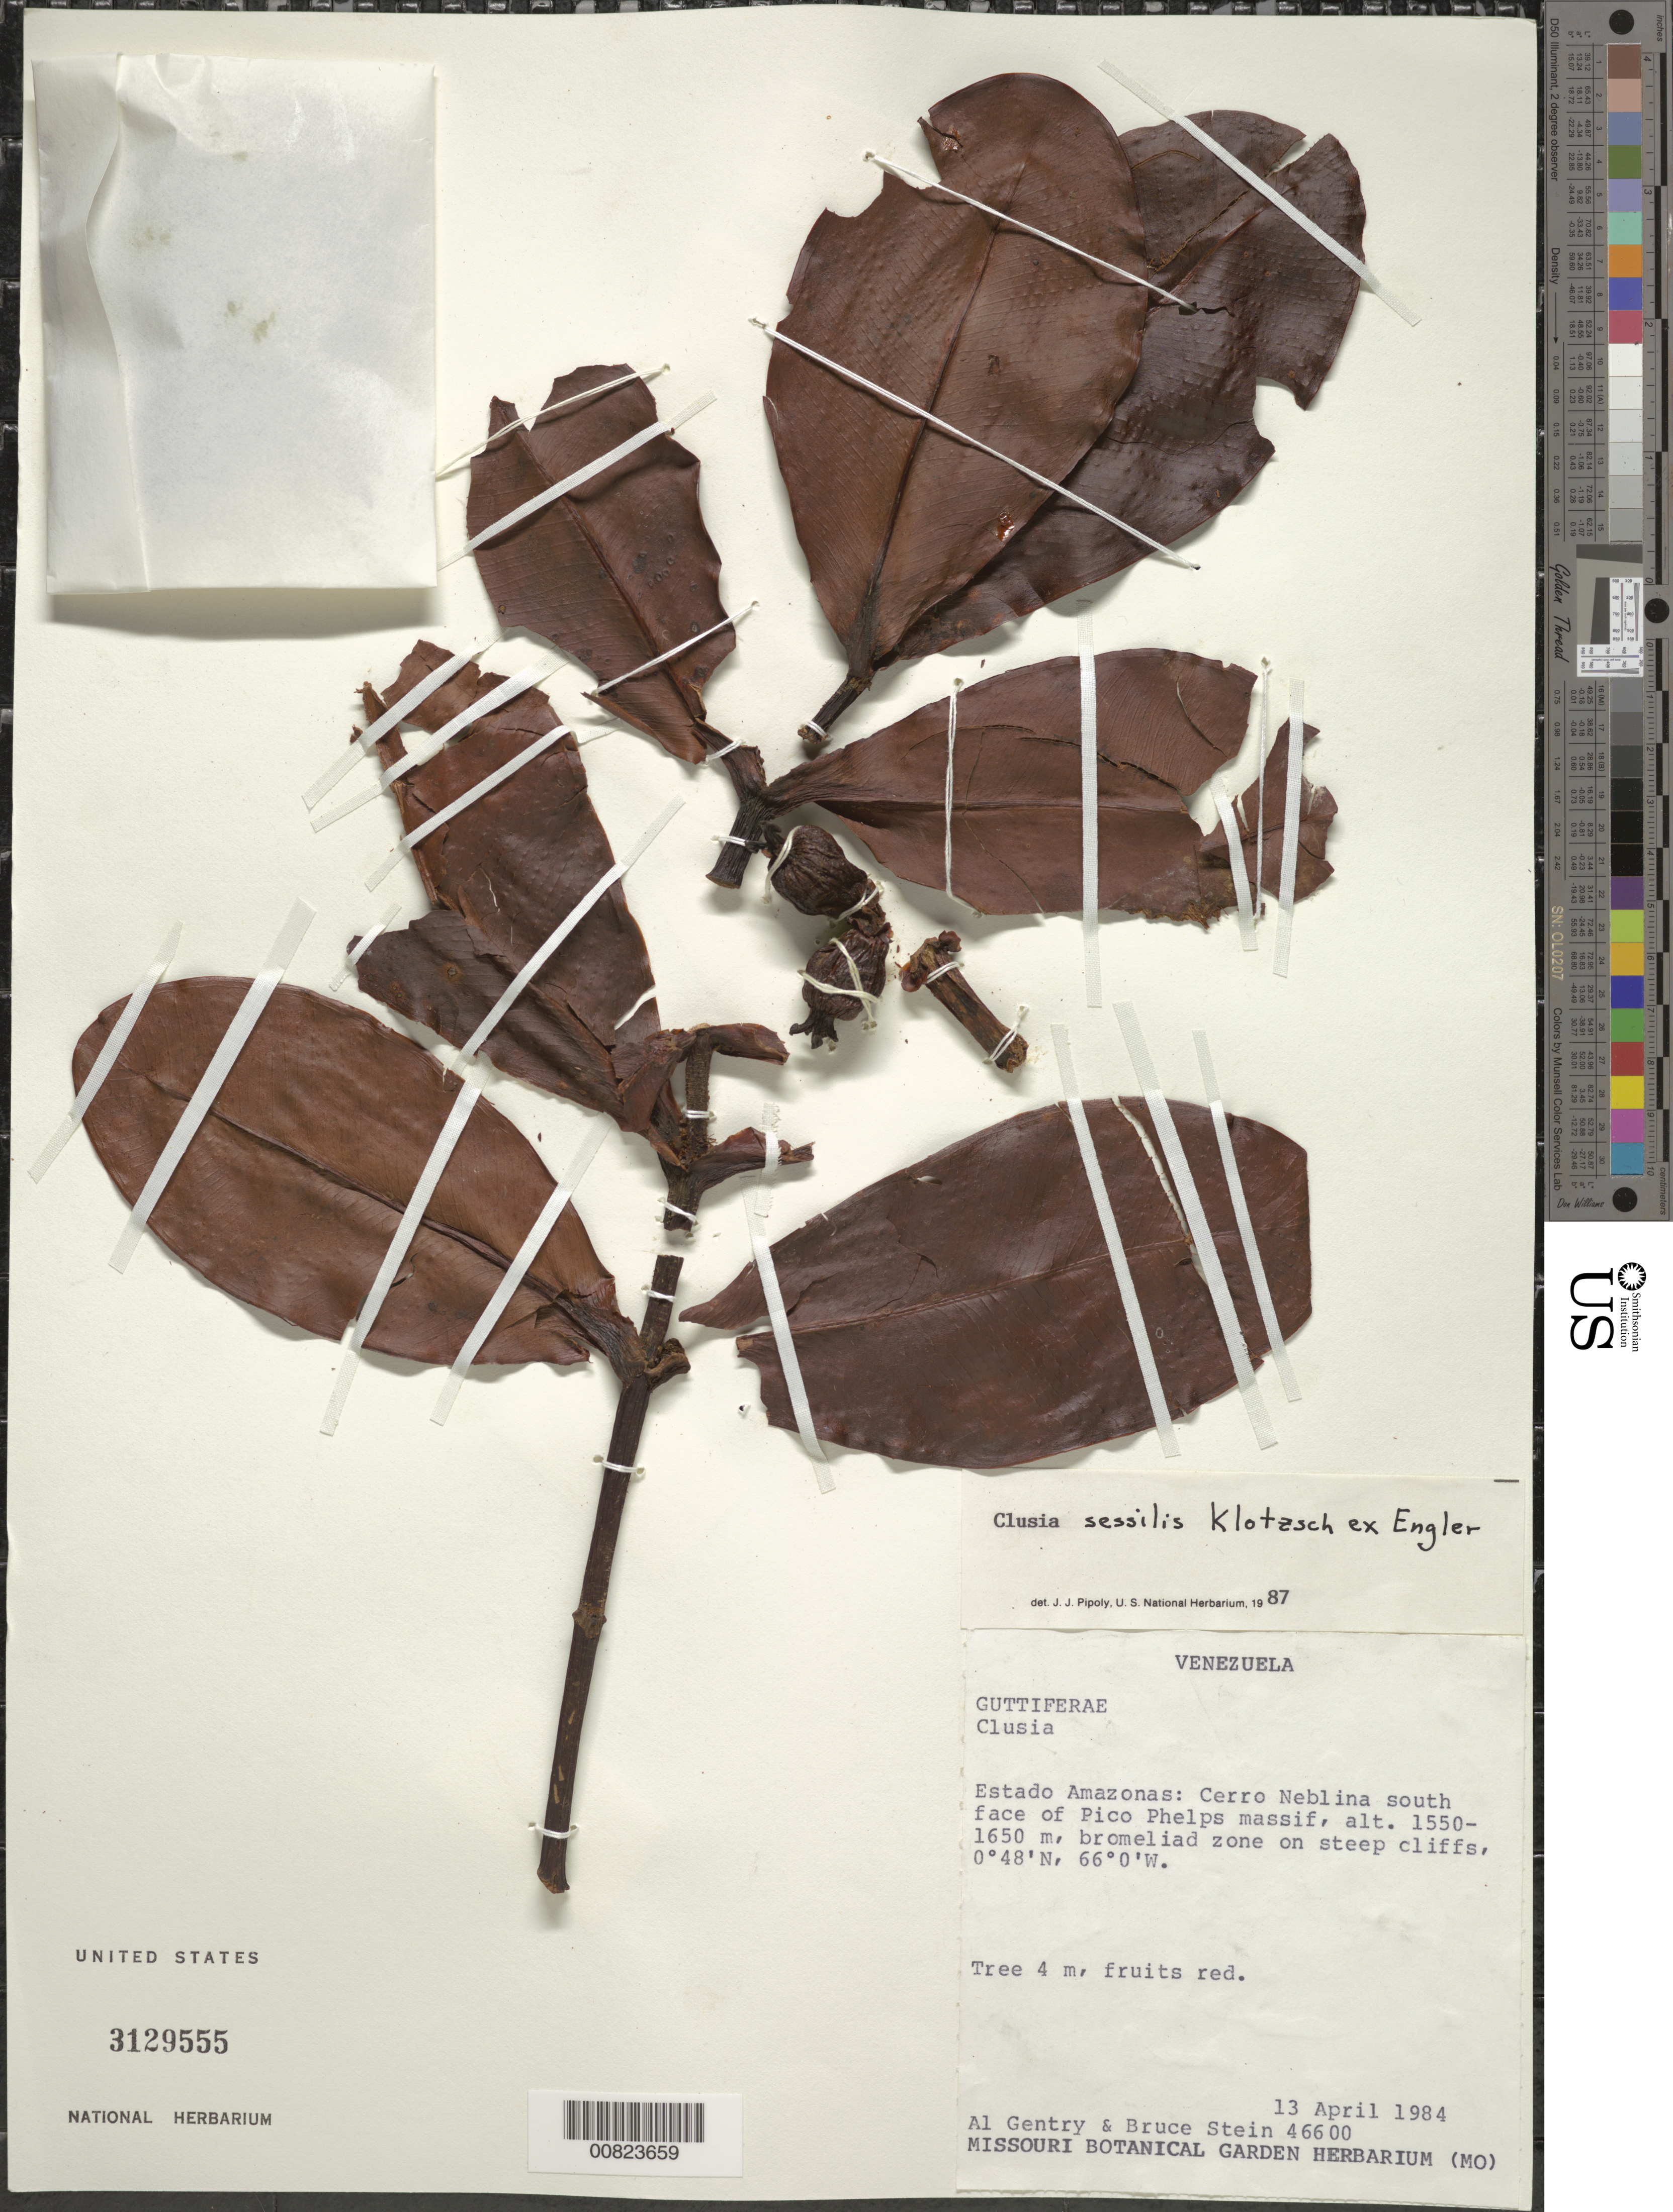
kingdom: Plantae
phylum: Tracheophyta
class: Magnoliopsida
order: Malpighiales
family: Clusiaceae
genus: Clusia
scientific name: Clusia sessilis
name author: Klotzsch ex Engl.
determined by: Pipoly, J. J., III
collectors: A. H. Gentry & B. Stein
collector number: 46600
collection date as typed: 13-Apr-84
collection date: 1984-04-13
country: Venezuela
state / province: Amazonas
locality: Río Negro, Cerro de La Neblina, S face of Pico Phelps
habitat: Bromeliad zone on steep cliffs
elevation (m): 1550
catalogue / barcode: US 3129555